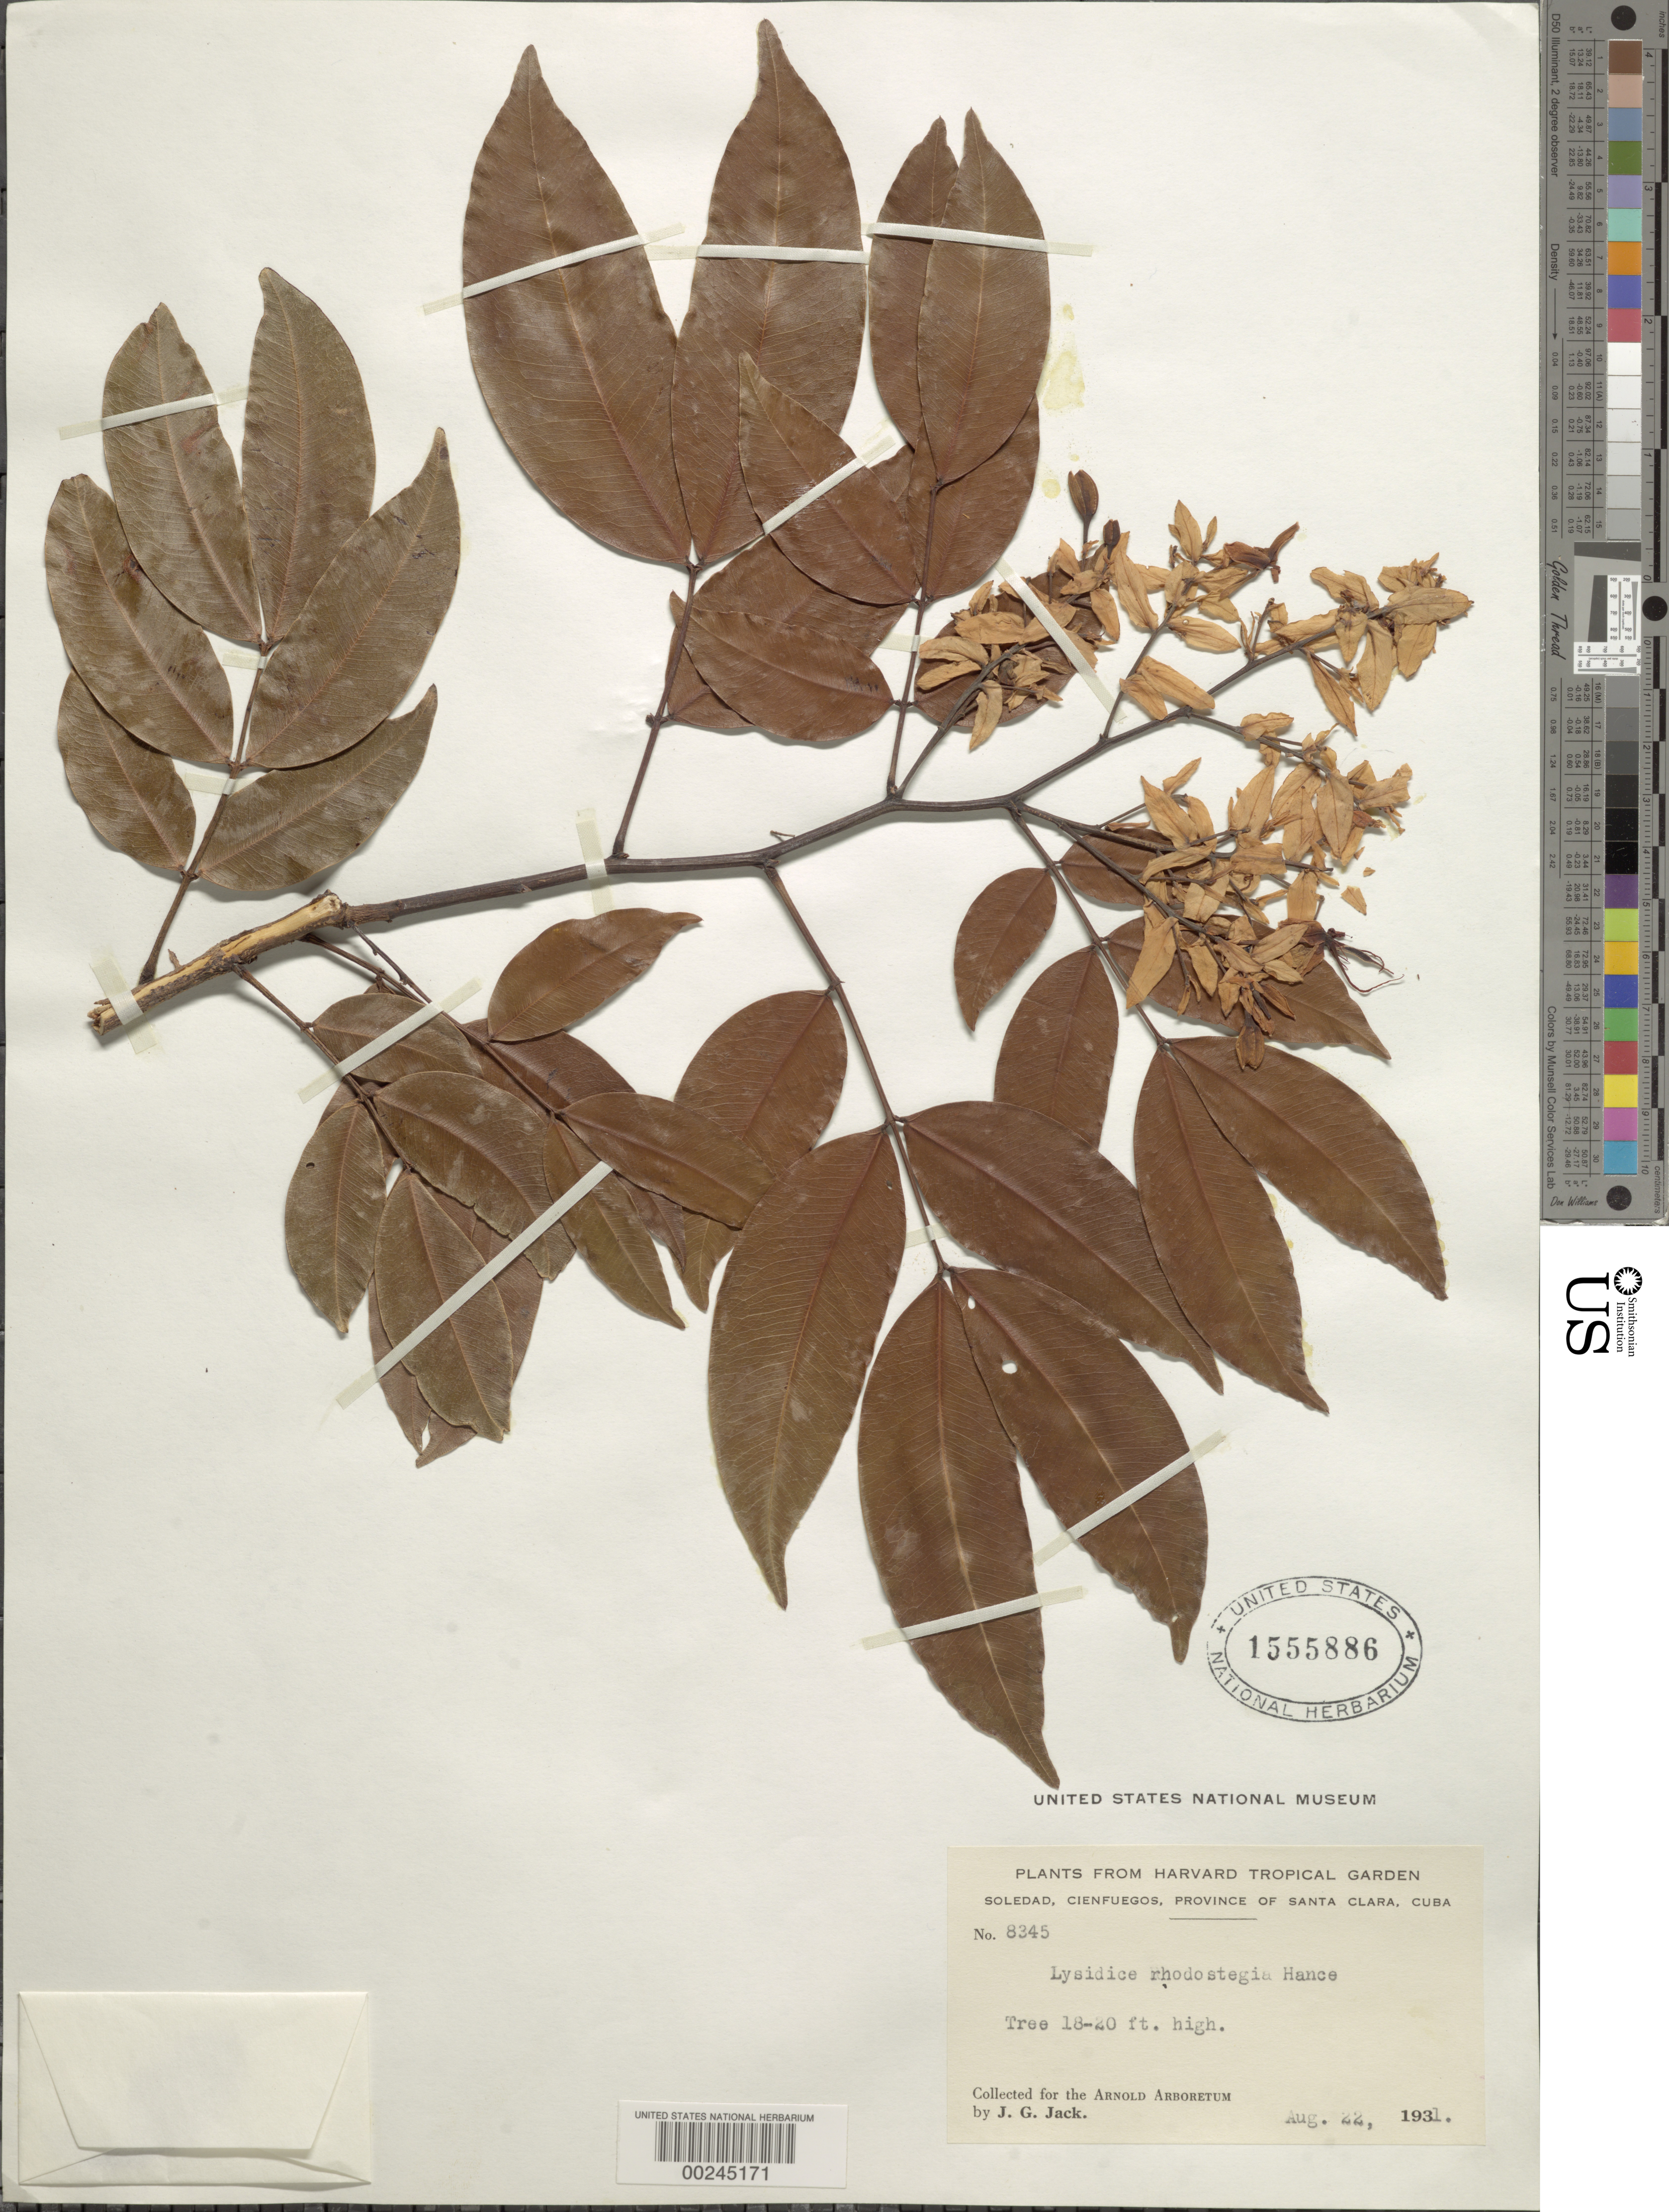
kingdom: Plantae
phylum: Tracheophyta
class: Magnoliopsida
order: Fabales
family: Fabaceae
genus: Lysidice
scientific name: Lysidice rhodostegia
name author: Hance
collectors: J. G. Jack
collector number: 8345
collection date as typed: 22 Aug 1931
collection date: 1931-08-22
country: Cuba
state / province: Las Villas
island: Greater Antilles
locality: Soledad, cienfuegos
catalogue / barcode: US 1555886